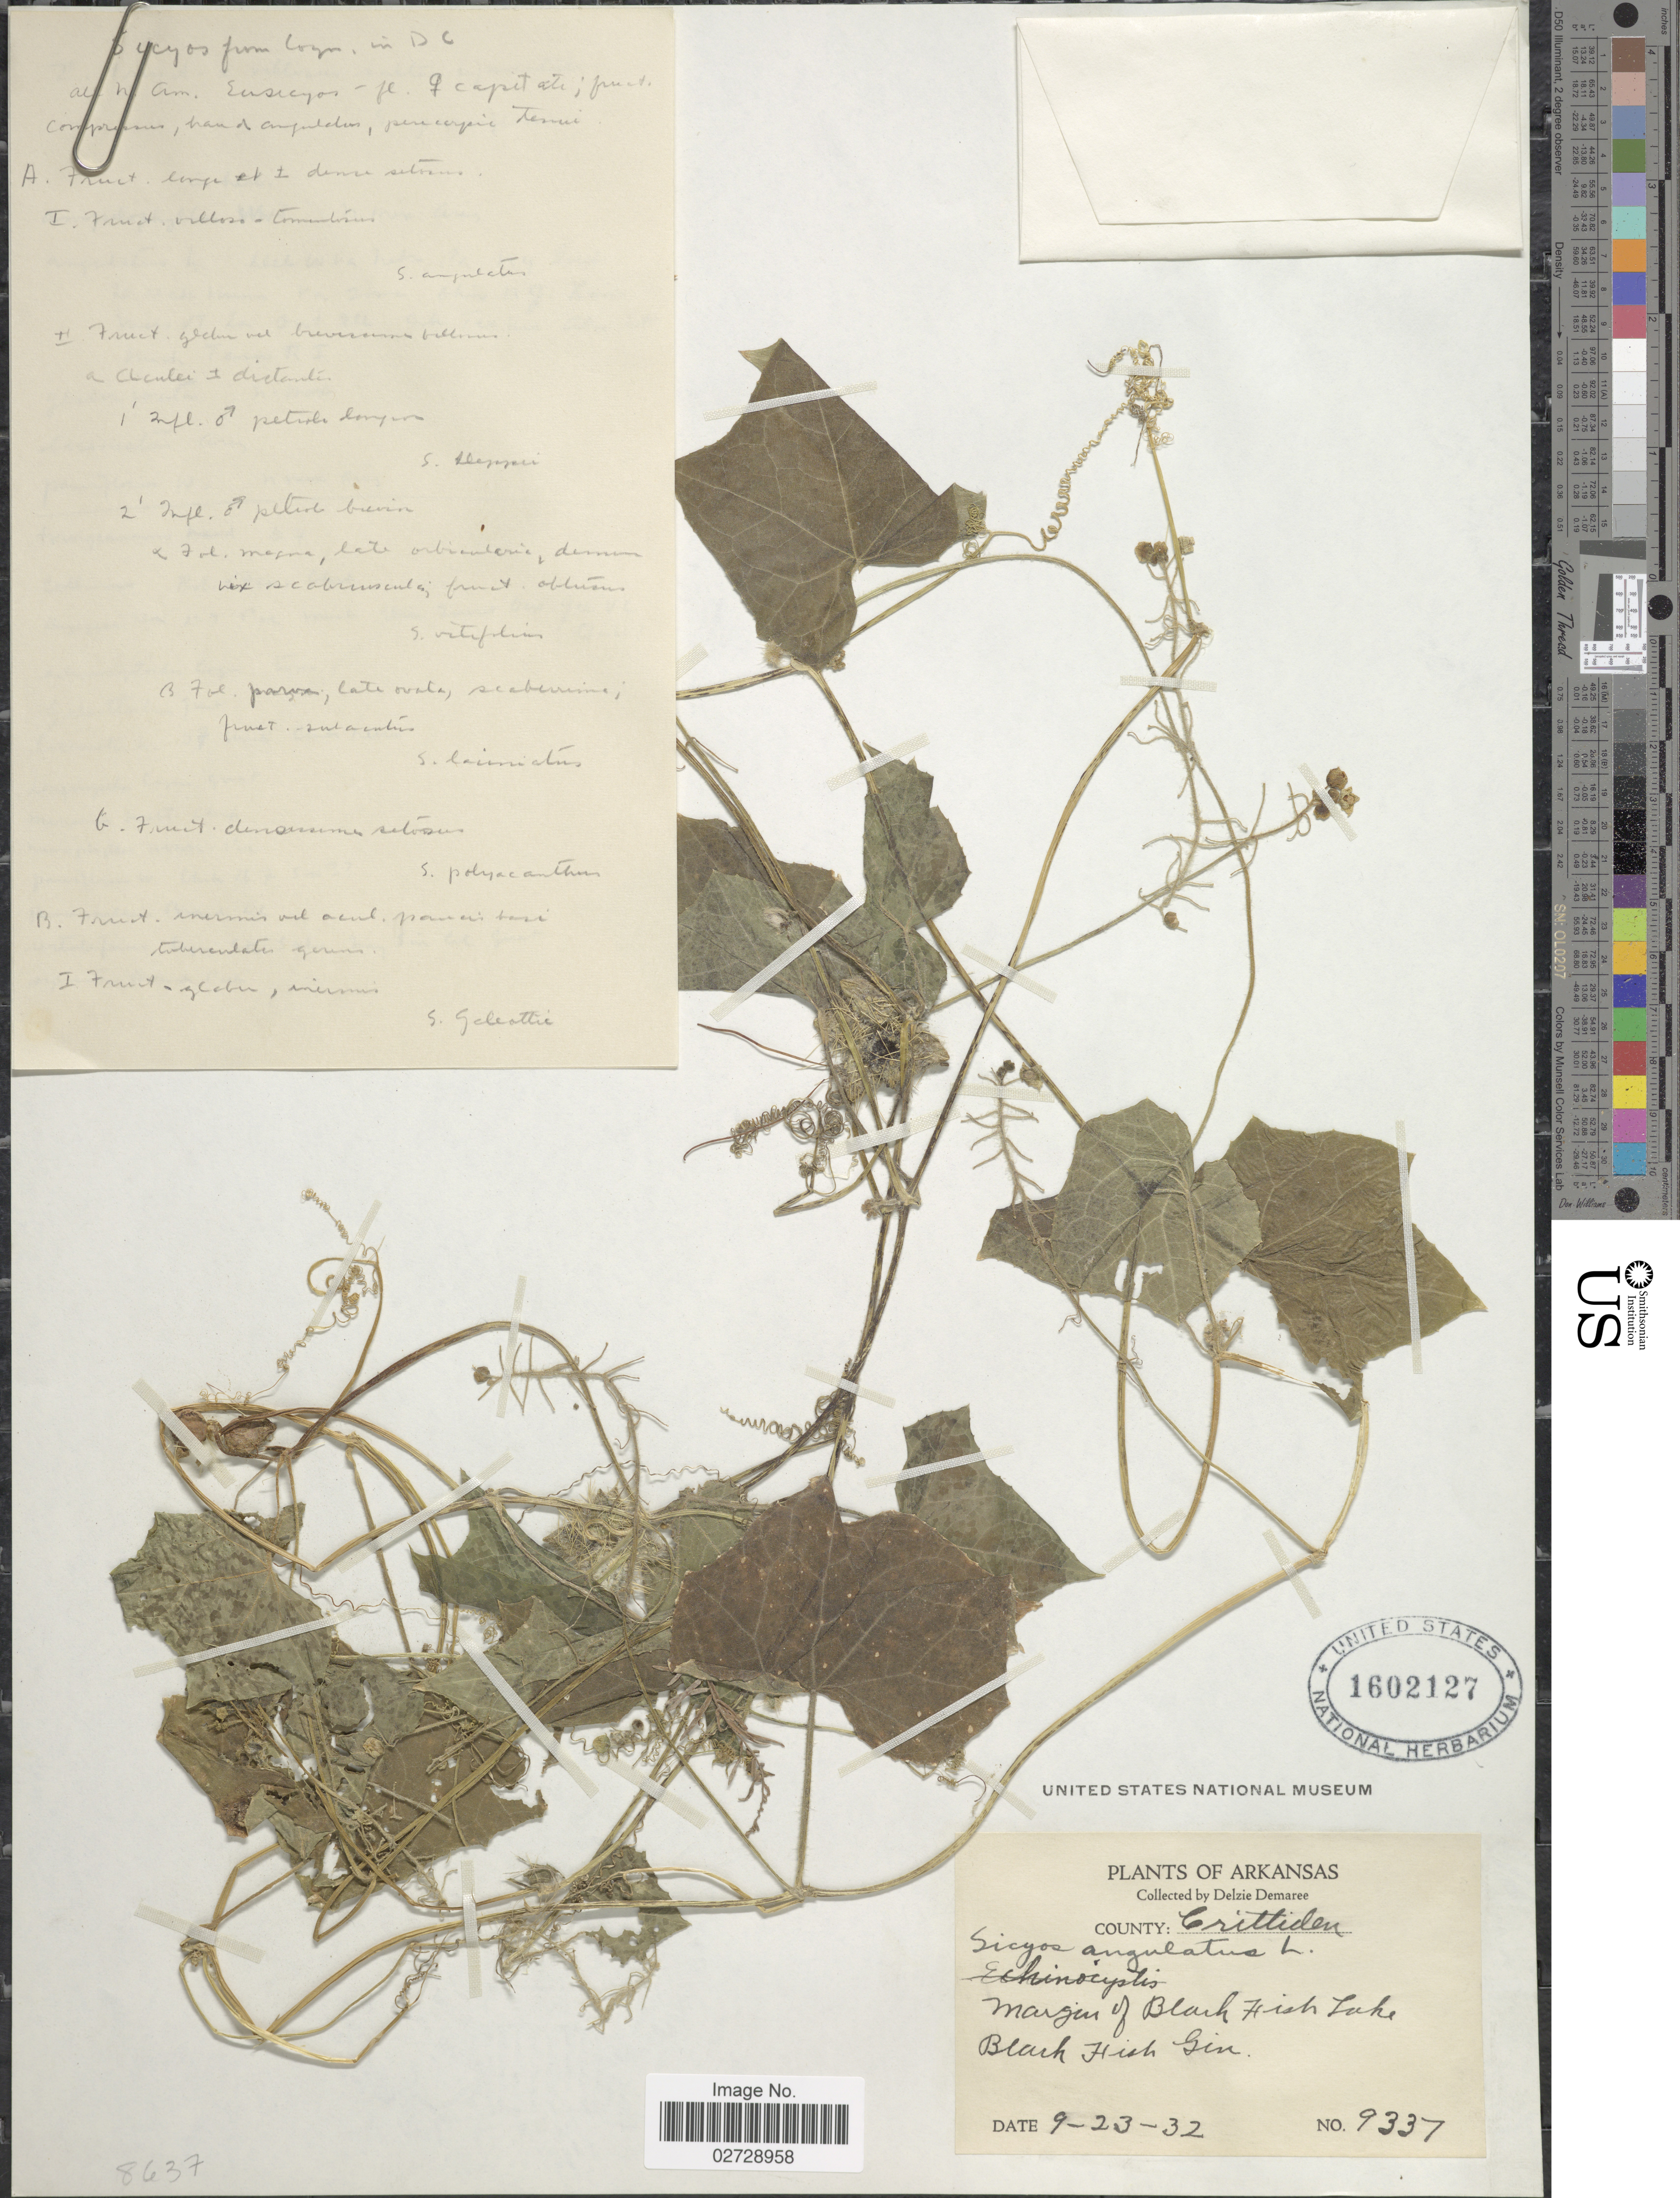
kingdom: Plantae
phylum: Tracheophyta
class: Magnoliopsida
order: Cucurbitales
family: Cucurbitaceae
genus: Sicyos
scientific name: Sicyos angulatus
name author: L.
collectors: D. Demaree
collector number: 9337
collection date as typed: Transcribed d/m/y: 23/9/32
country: United States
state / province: Arkansas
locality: County: Crittiden, margin of Black Hish Lake, Blark Hish Gin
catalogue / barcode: US 1602127